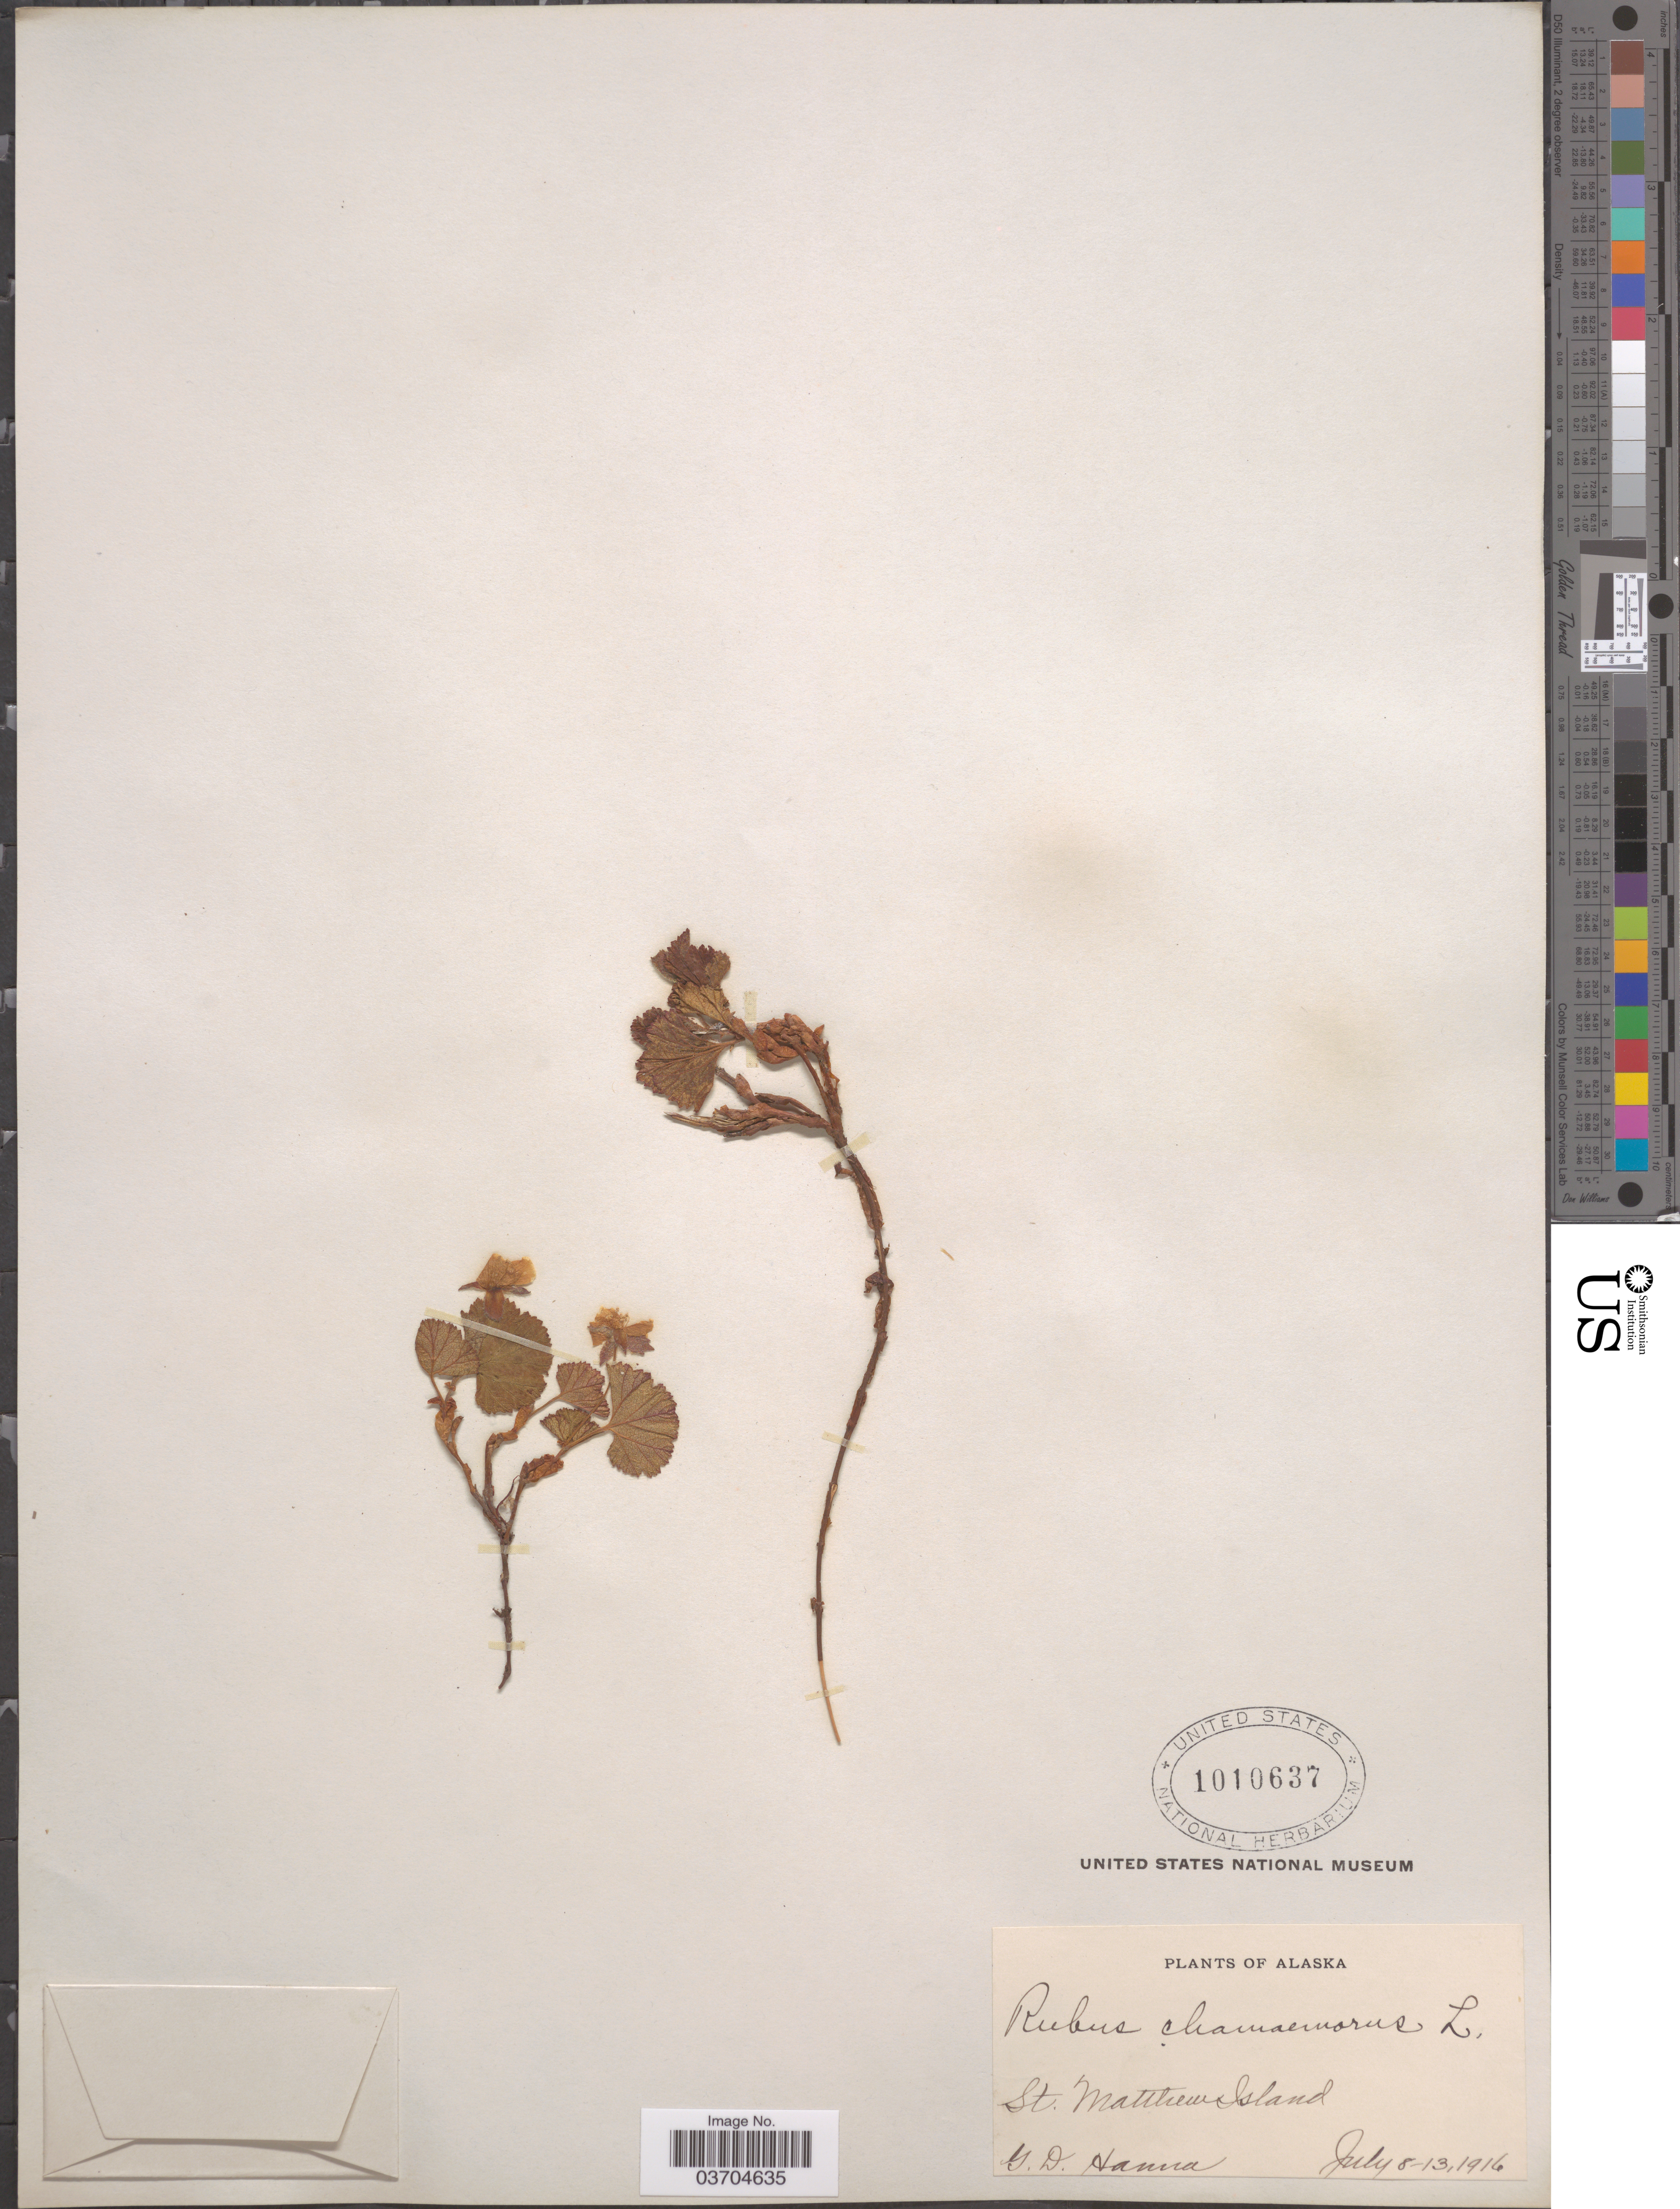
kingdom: Plantae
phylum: Tracheophyta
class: Magnoliopsida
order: Rosales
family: Rosaceae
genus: Rubus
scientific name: Rubus chamaemorus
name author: L.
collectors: G. D. Hanna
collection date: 1916-07-08/1916-07-13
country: United States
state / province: Alaska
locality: St. Matthew Island.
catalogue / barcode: US 1010637